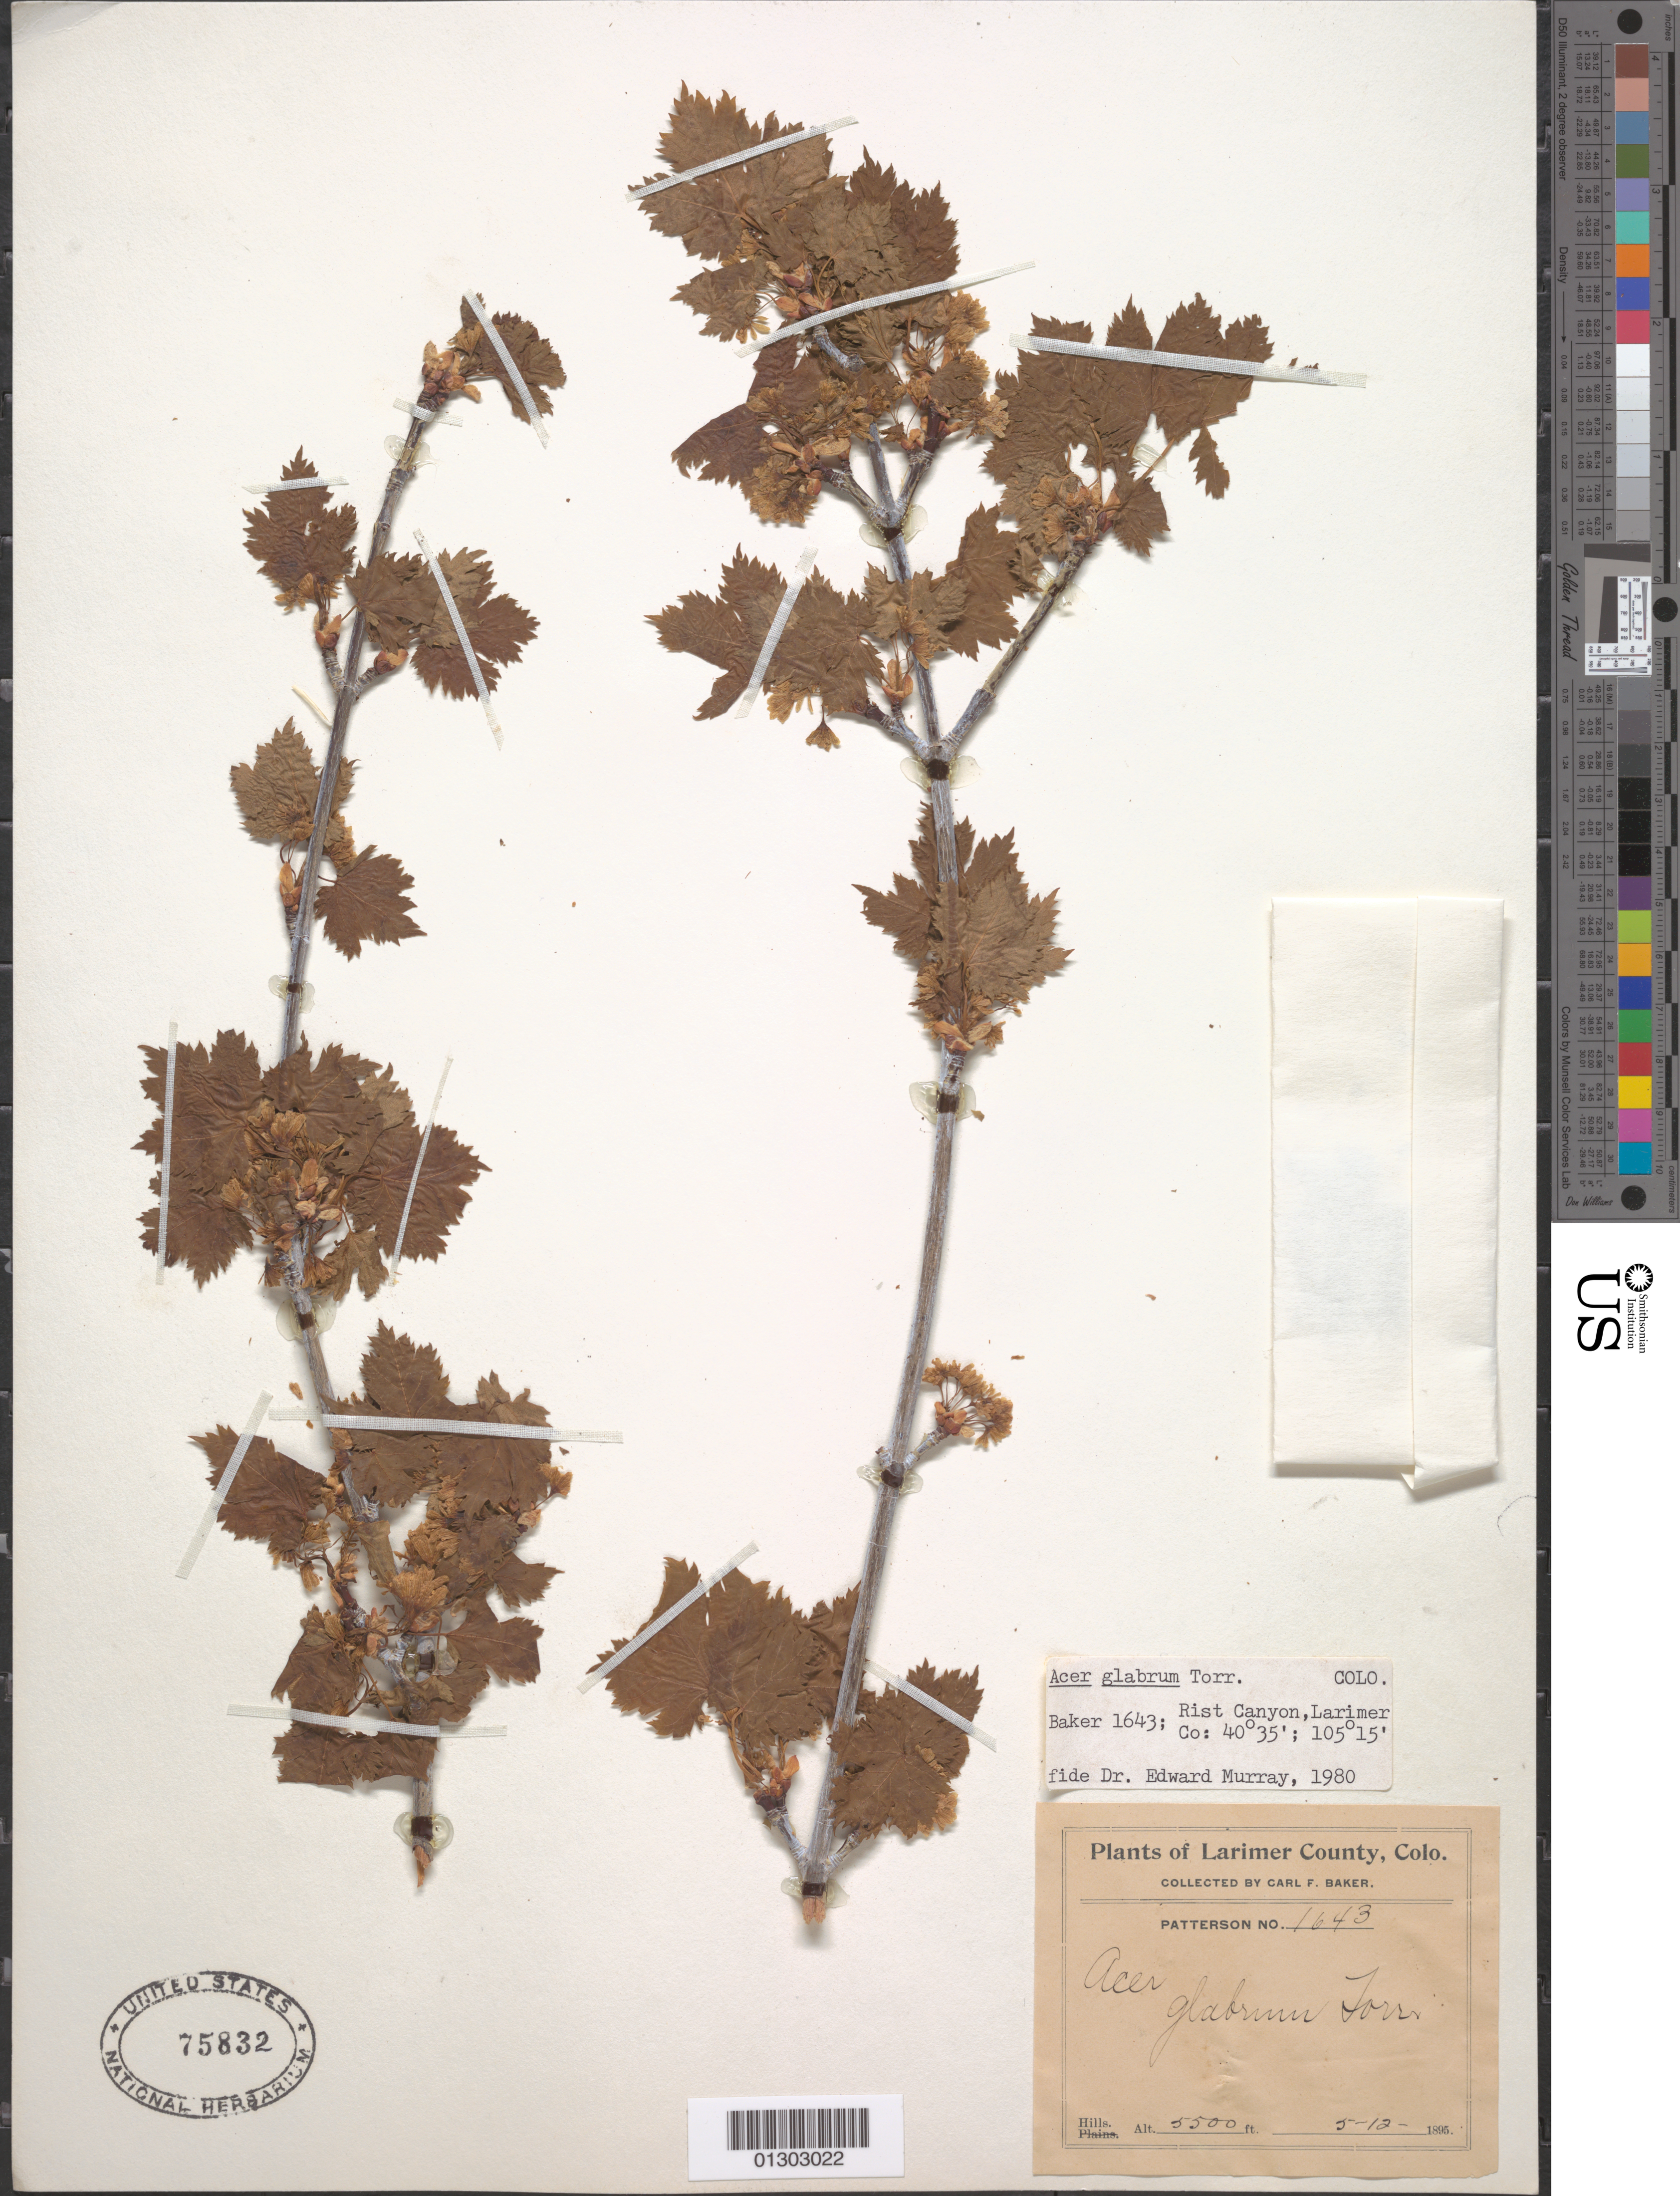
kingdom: Plantae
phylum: Tracheophyta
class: Magnoliopsida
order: Sapindales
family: Sapindaceae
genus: Acer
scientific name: Acer glabrum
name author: Torr.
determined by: Murray, Edward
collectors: C. F. Baker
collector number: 1643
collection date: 1895-12-05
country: United States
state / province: Colorado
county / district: Larimer County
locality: Larimer County.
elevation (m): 1676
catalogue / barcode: US 75832